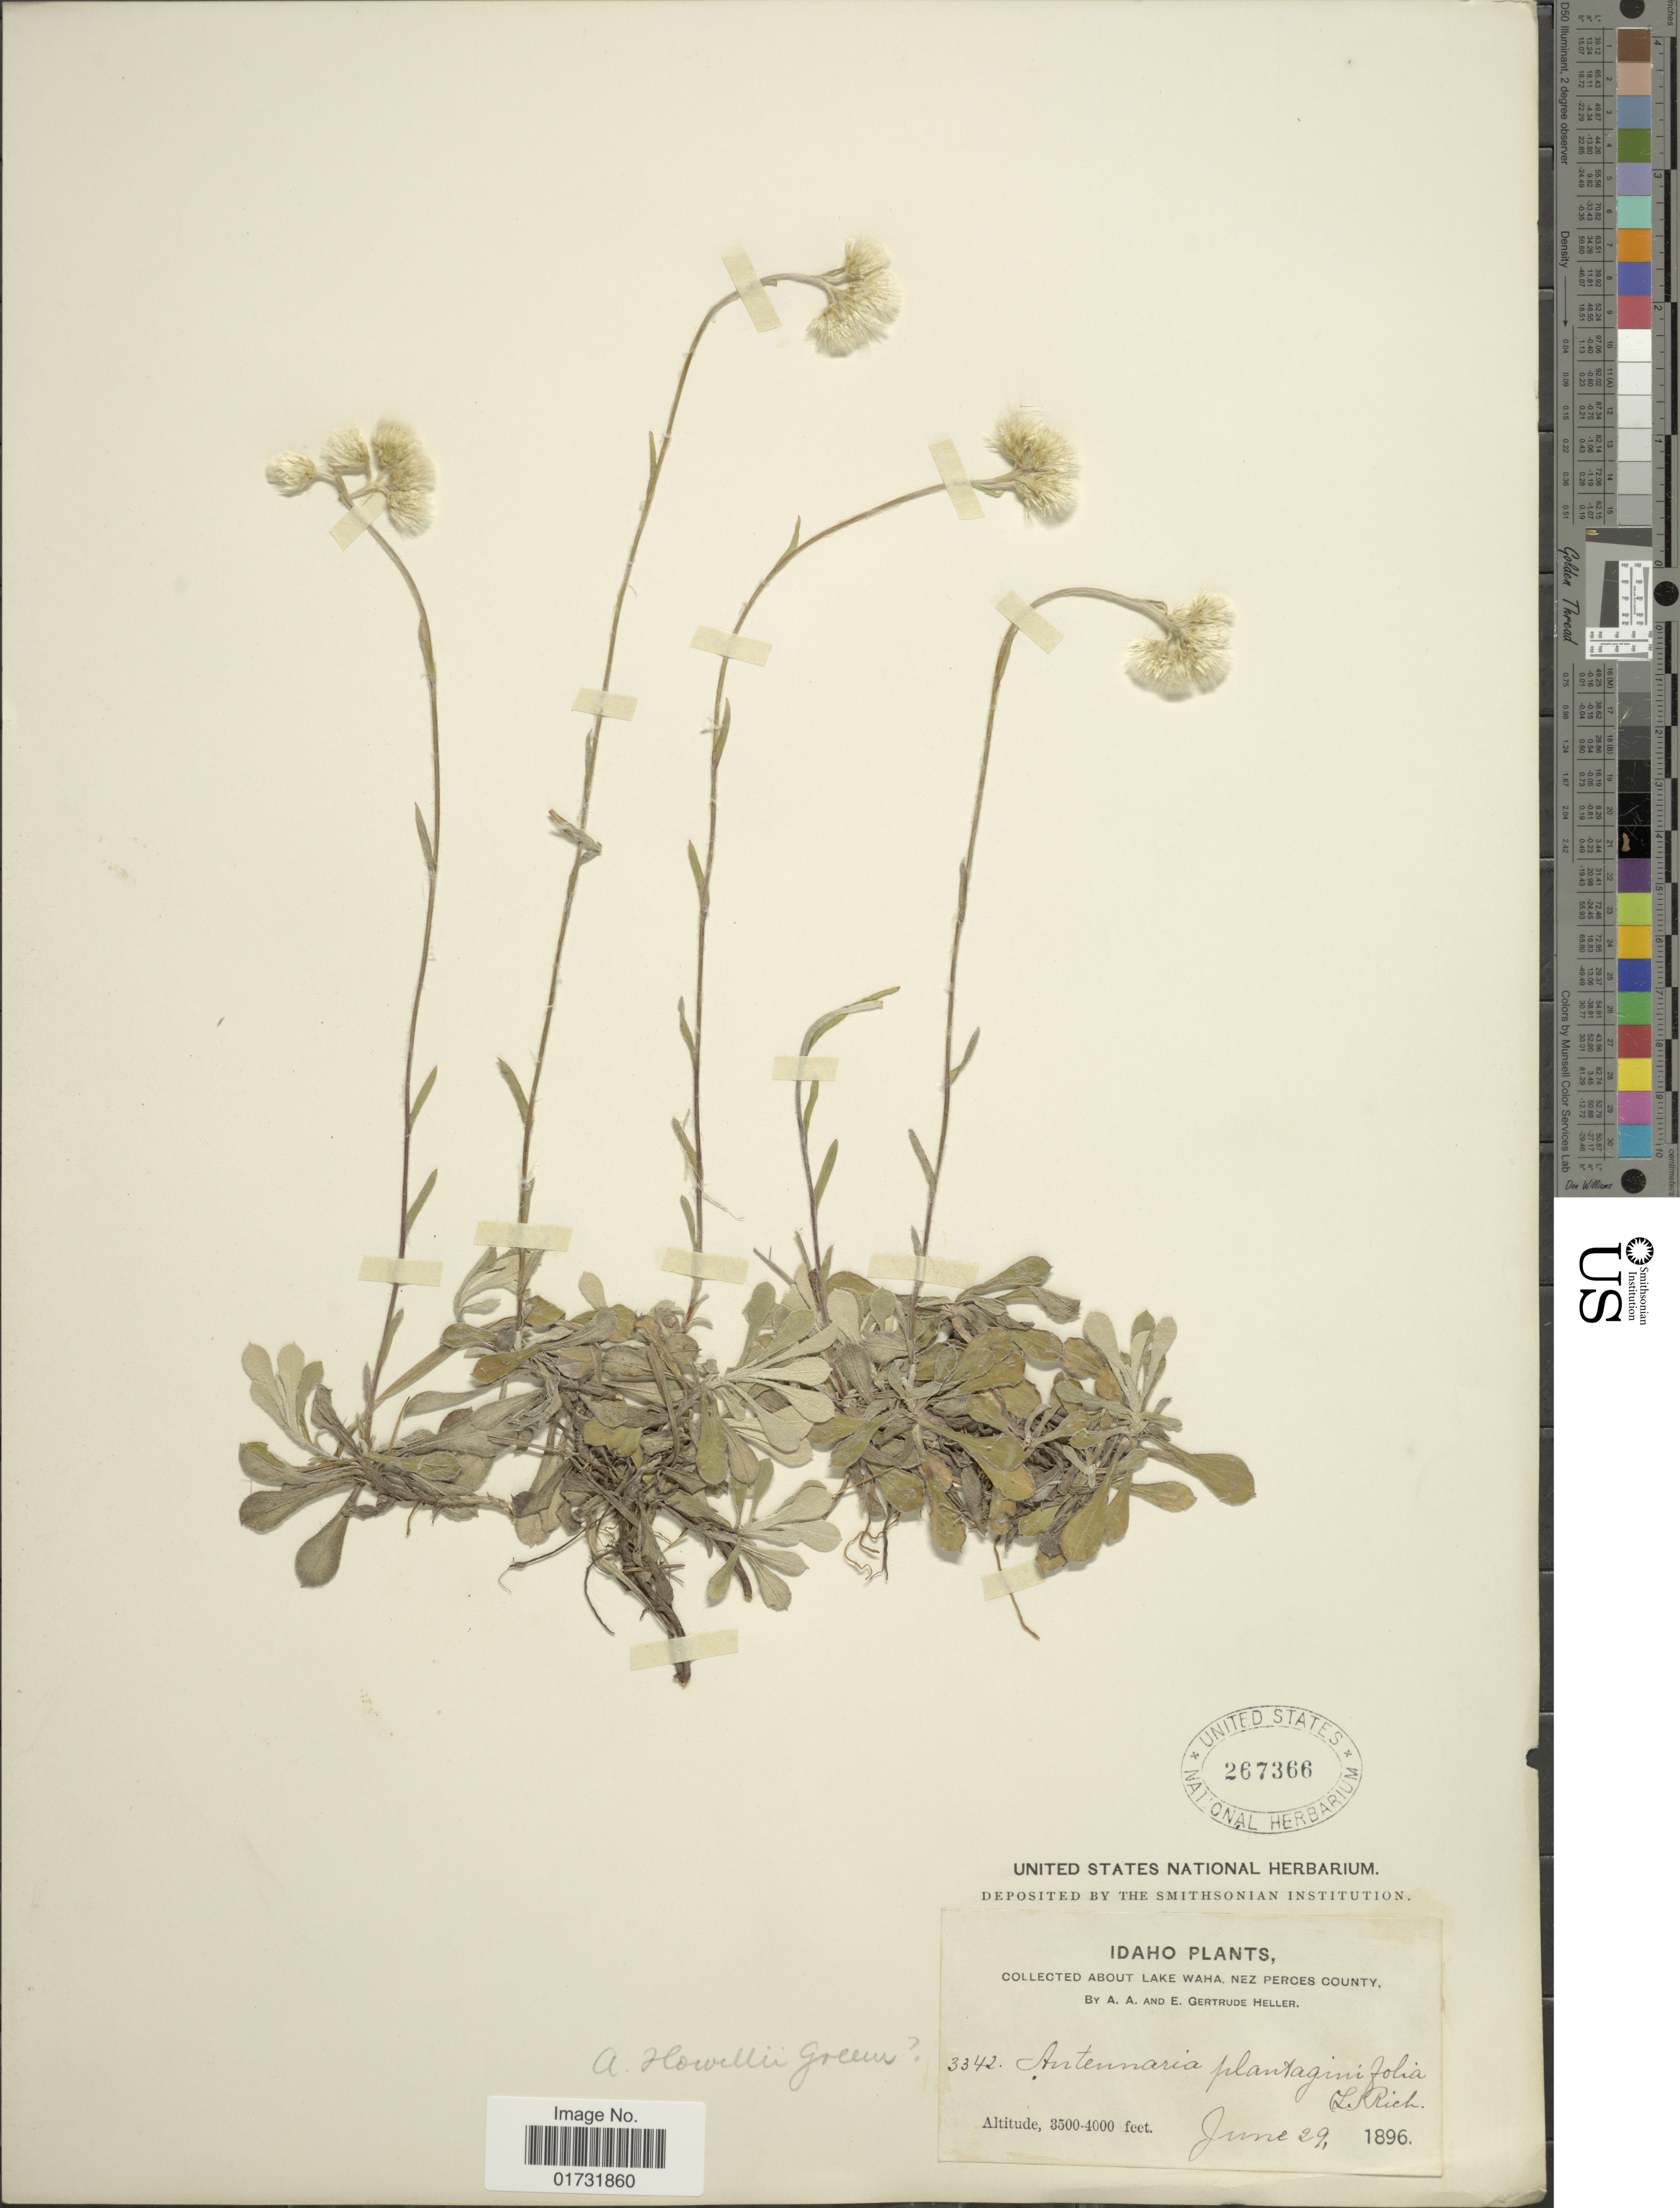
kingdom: Plantae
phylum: Tracheophyta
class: Magnoliopsida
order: Asterales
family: Asteraceae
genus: Antennaria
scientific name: Antennaria neodioica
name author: Greene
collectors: A. A. Heller & E. G. Heller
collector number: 3342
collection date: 1896-06-29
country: United States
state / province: Idaho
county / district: Nez Perce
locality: About Lake Waha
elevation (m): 1067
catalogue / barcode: US 267366